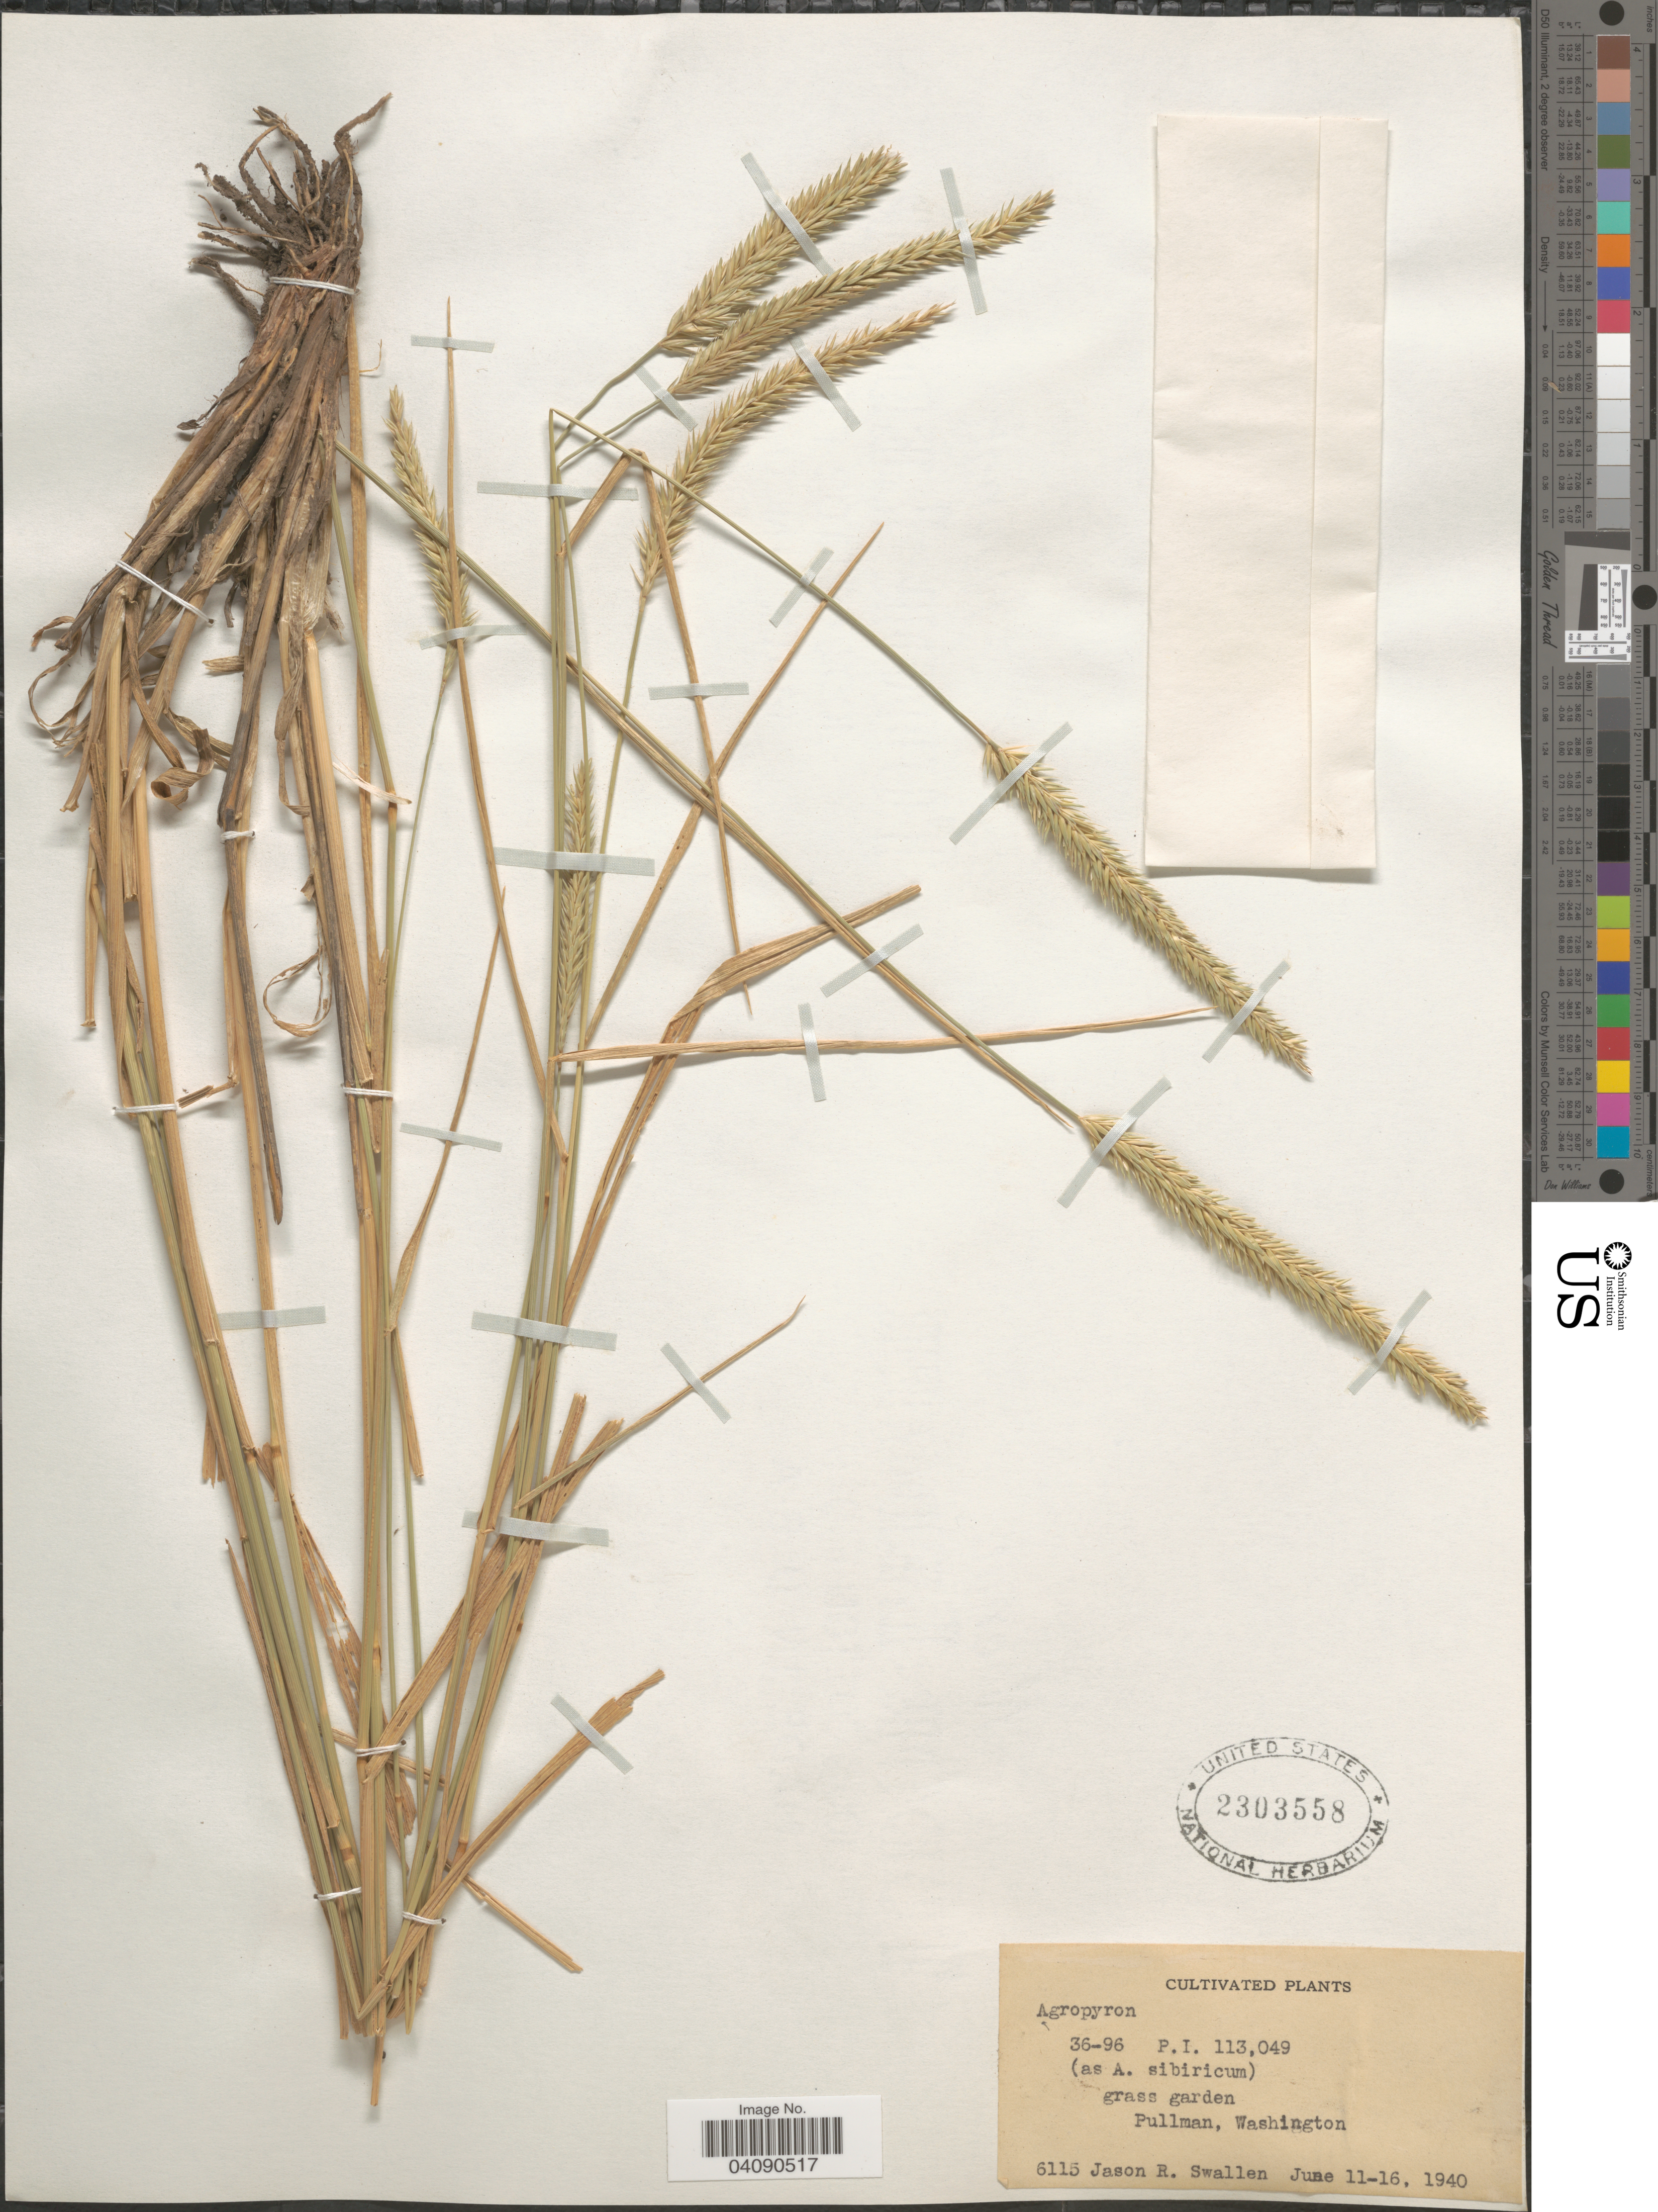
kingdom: Plantae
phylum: Tracheophyta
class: Liliopsida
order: Poales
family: Poaceae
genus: Agropyron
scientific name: Agropyron sp.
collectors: J. R. Swallen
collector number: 6115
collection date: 1940-06-11/1940-06-16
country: United States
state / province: Washington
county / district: Whitman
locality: Grass garden. Pullman.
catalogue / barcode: US 2303558